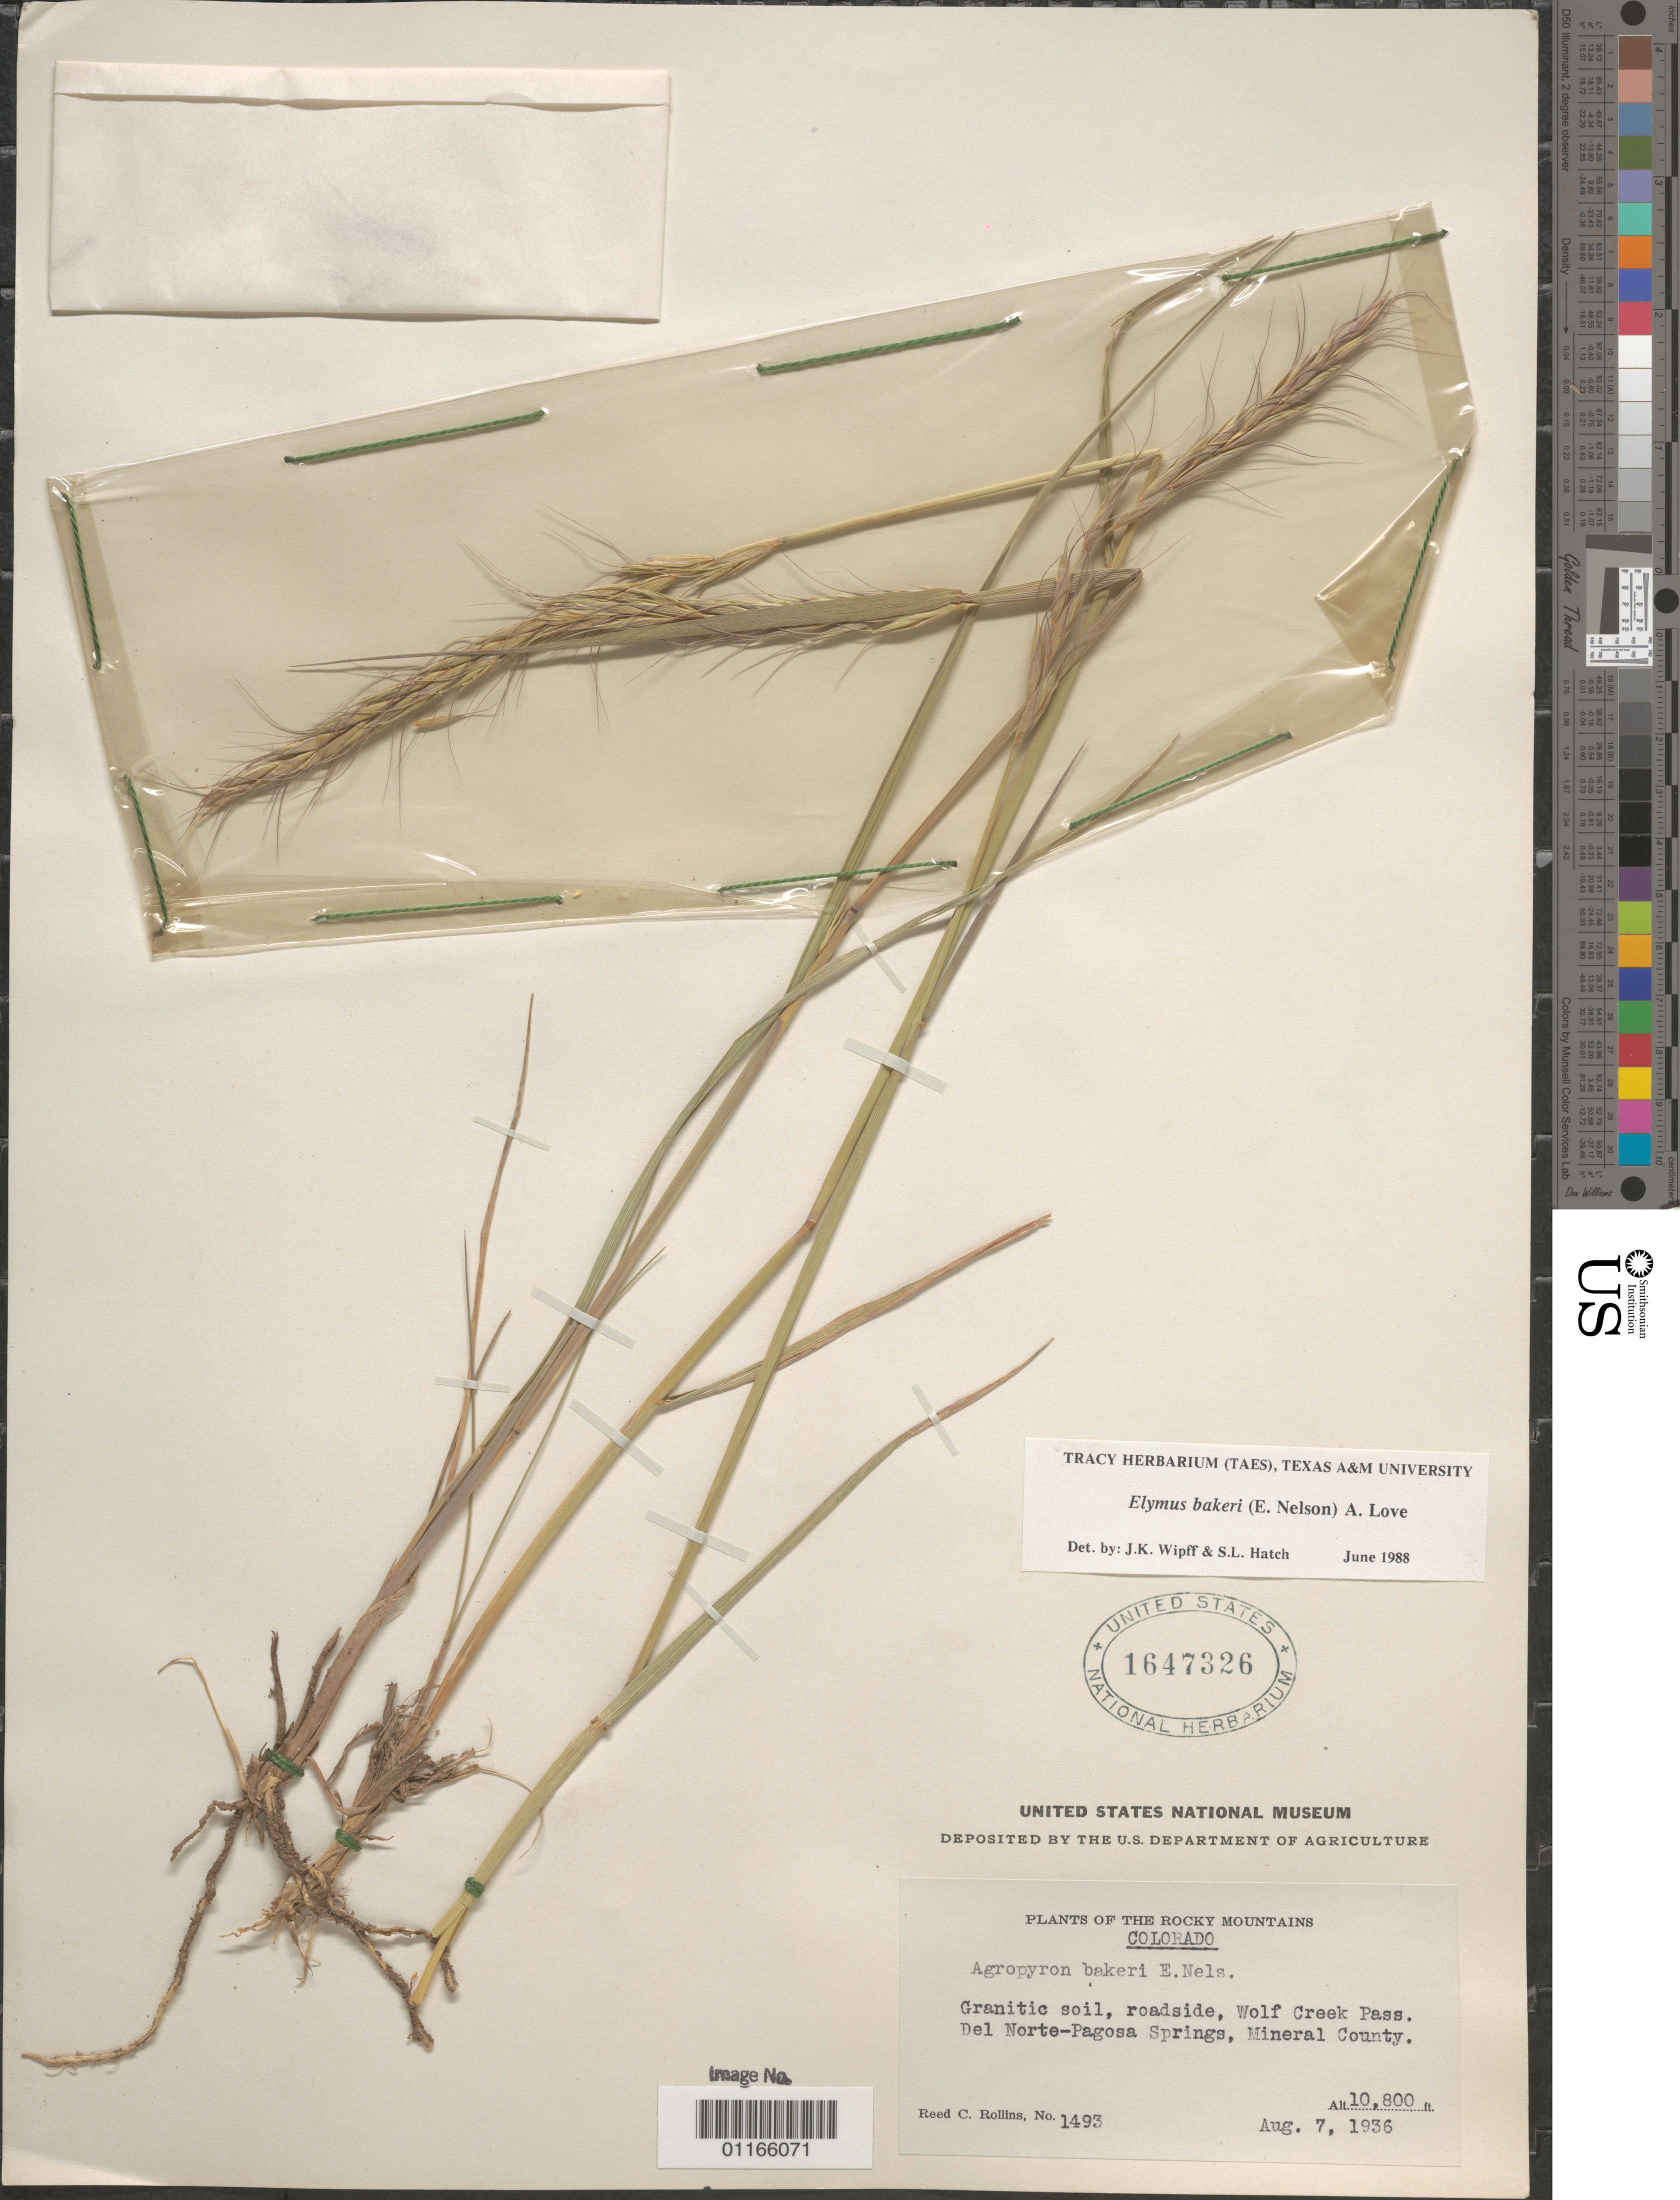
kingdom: Plantae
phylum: Tracheophyta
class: Liliopsida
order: Poales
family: Poaceae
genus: Elymus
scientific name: Elymus bakeri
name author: (E.E. Nelson) Á. Löve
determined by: Wipff, J. K.; Hatch, S. L.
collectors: R. C. Rollins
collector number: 1493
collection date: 1936-08-07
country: United States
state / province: Colorado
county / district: Mineral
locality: Wolf Creek Pass. Del Norte-Pagosa Springs.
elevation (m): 3292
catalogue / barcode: US 1647326